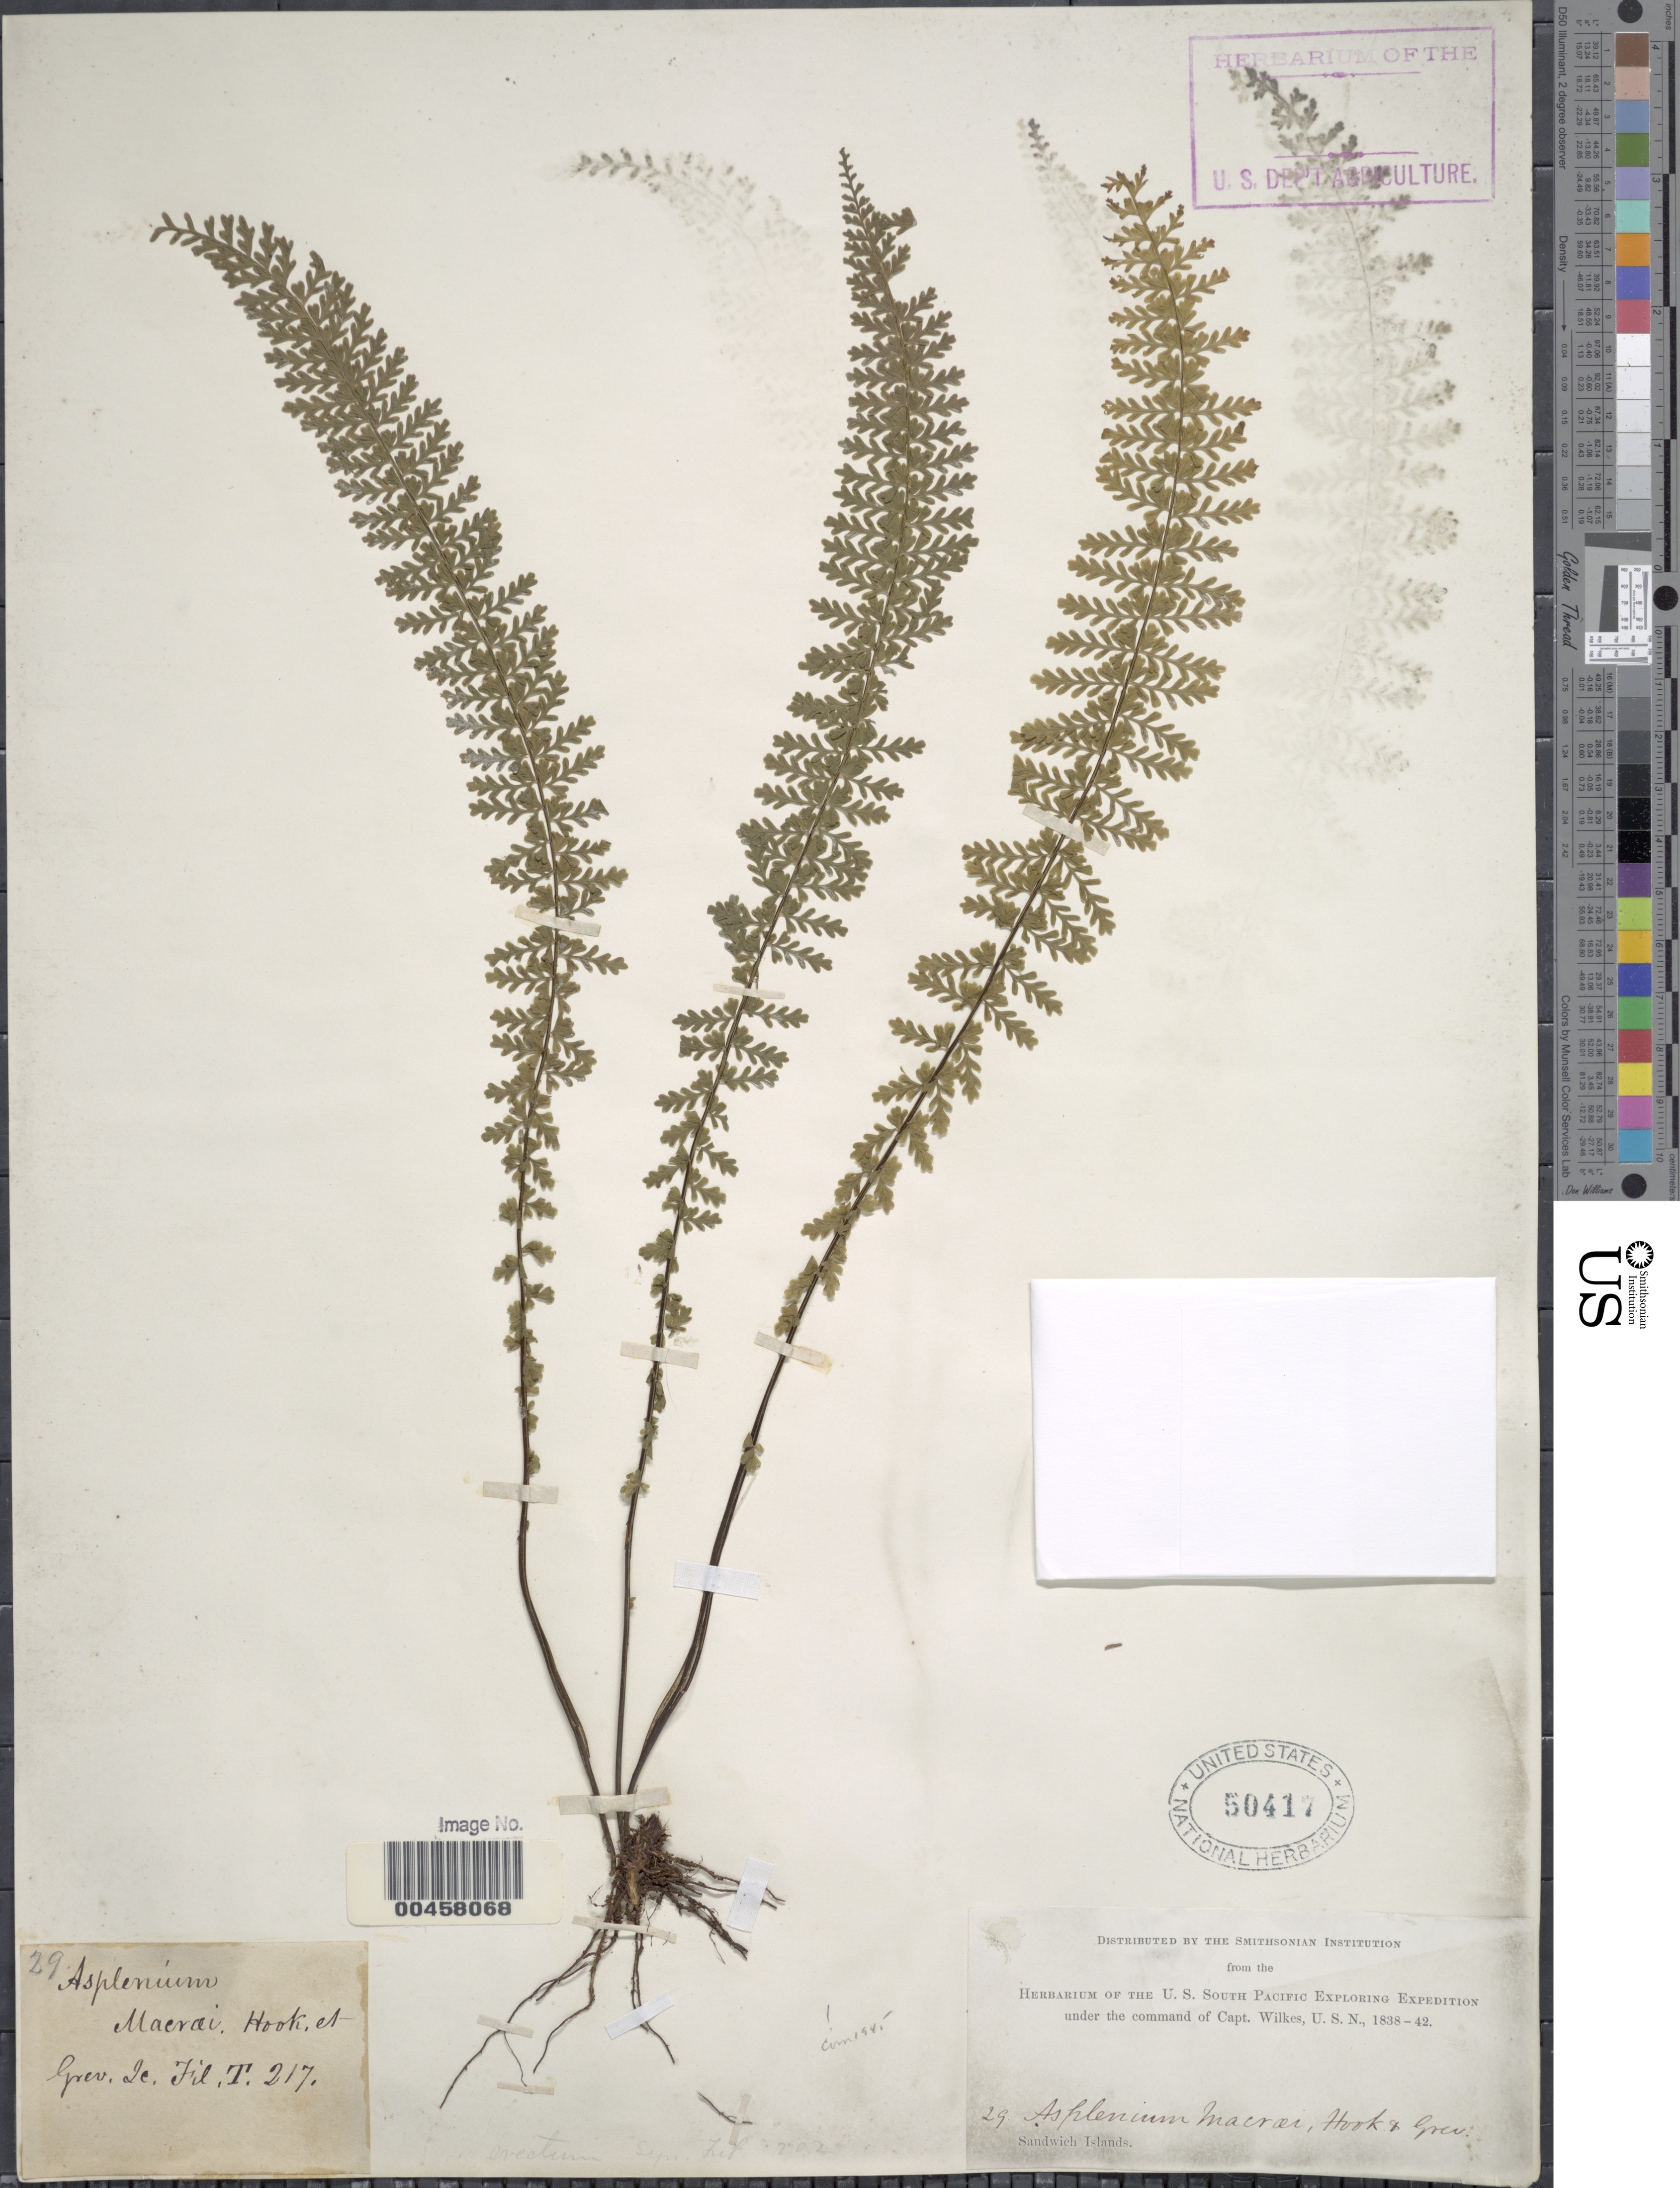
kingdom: Plantae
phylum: Tracheophyta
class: Polypodiopsida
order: Polypodiales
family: Aspleniaceae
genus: Asplenium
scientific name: Asplenium macraei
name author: Hook. & Grev.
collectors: Wilkes Explor. Exped.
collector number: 29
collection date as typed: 1838 to -- --- 1842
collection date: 1838/1842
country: United States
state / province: Hawaii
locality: Sandwich Islands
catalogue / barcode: US 50417